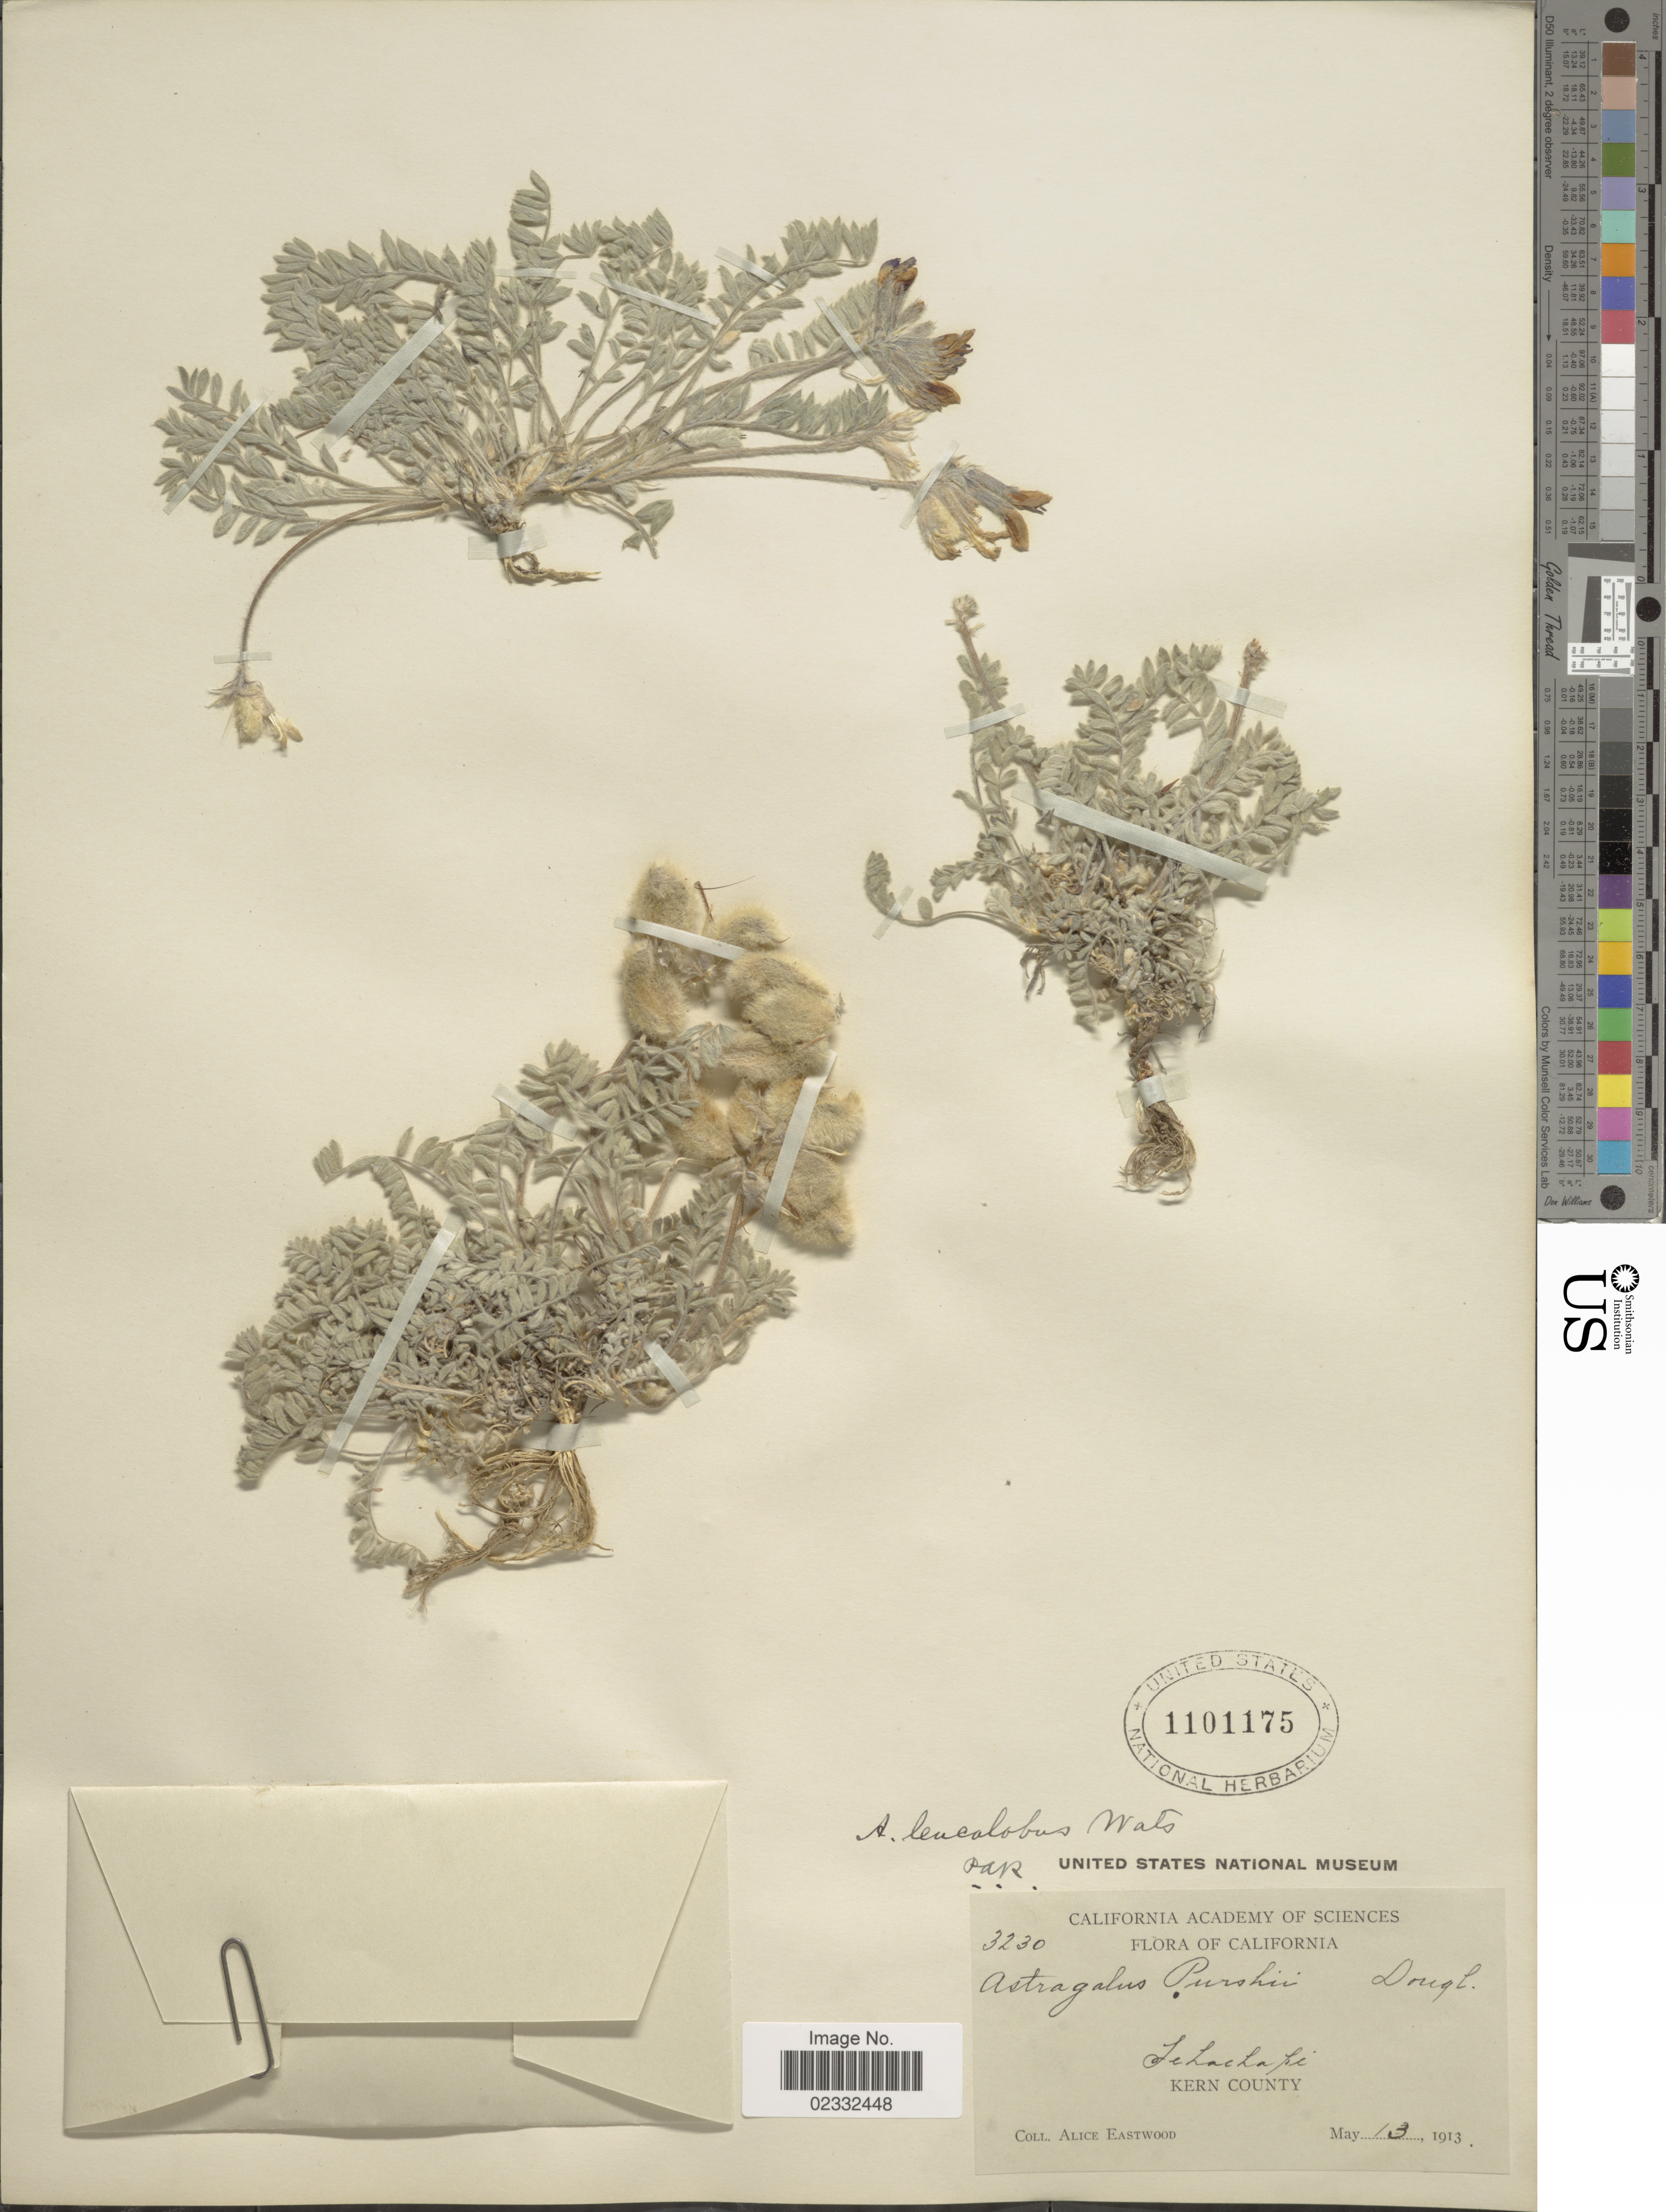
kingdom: Plantae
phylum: Tracheophyta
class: Magnoliopsida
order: Fabales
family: Fabaceae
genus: Astragalus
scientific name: Astragalus consectus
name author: E. Sheld.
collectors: A. Eastwood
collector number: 3230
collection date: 1913-05-13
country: United States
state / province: California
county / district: Kern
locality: Tehachapi, Kern County.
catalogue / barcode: US 1101175